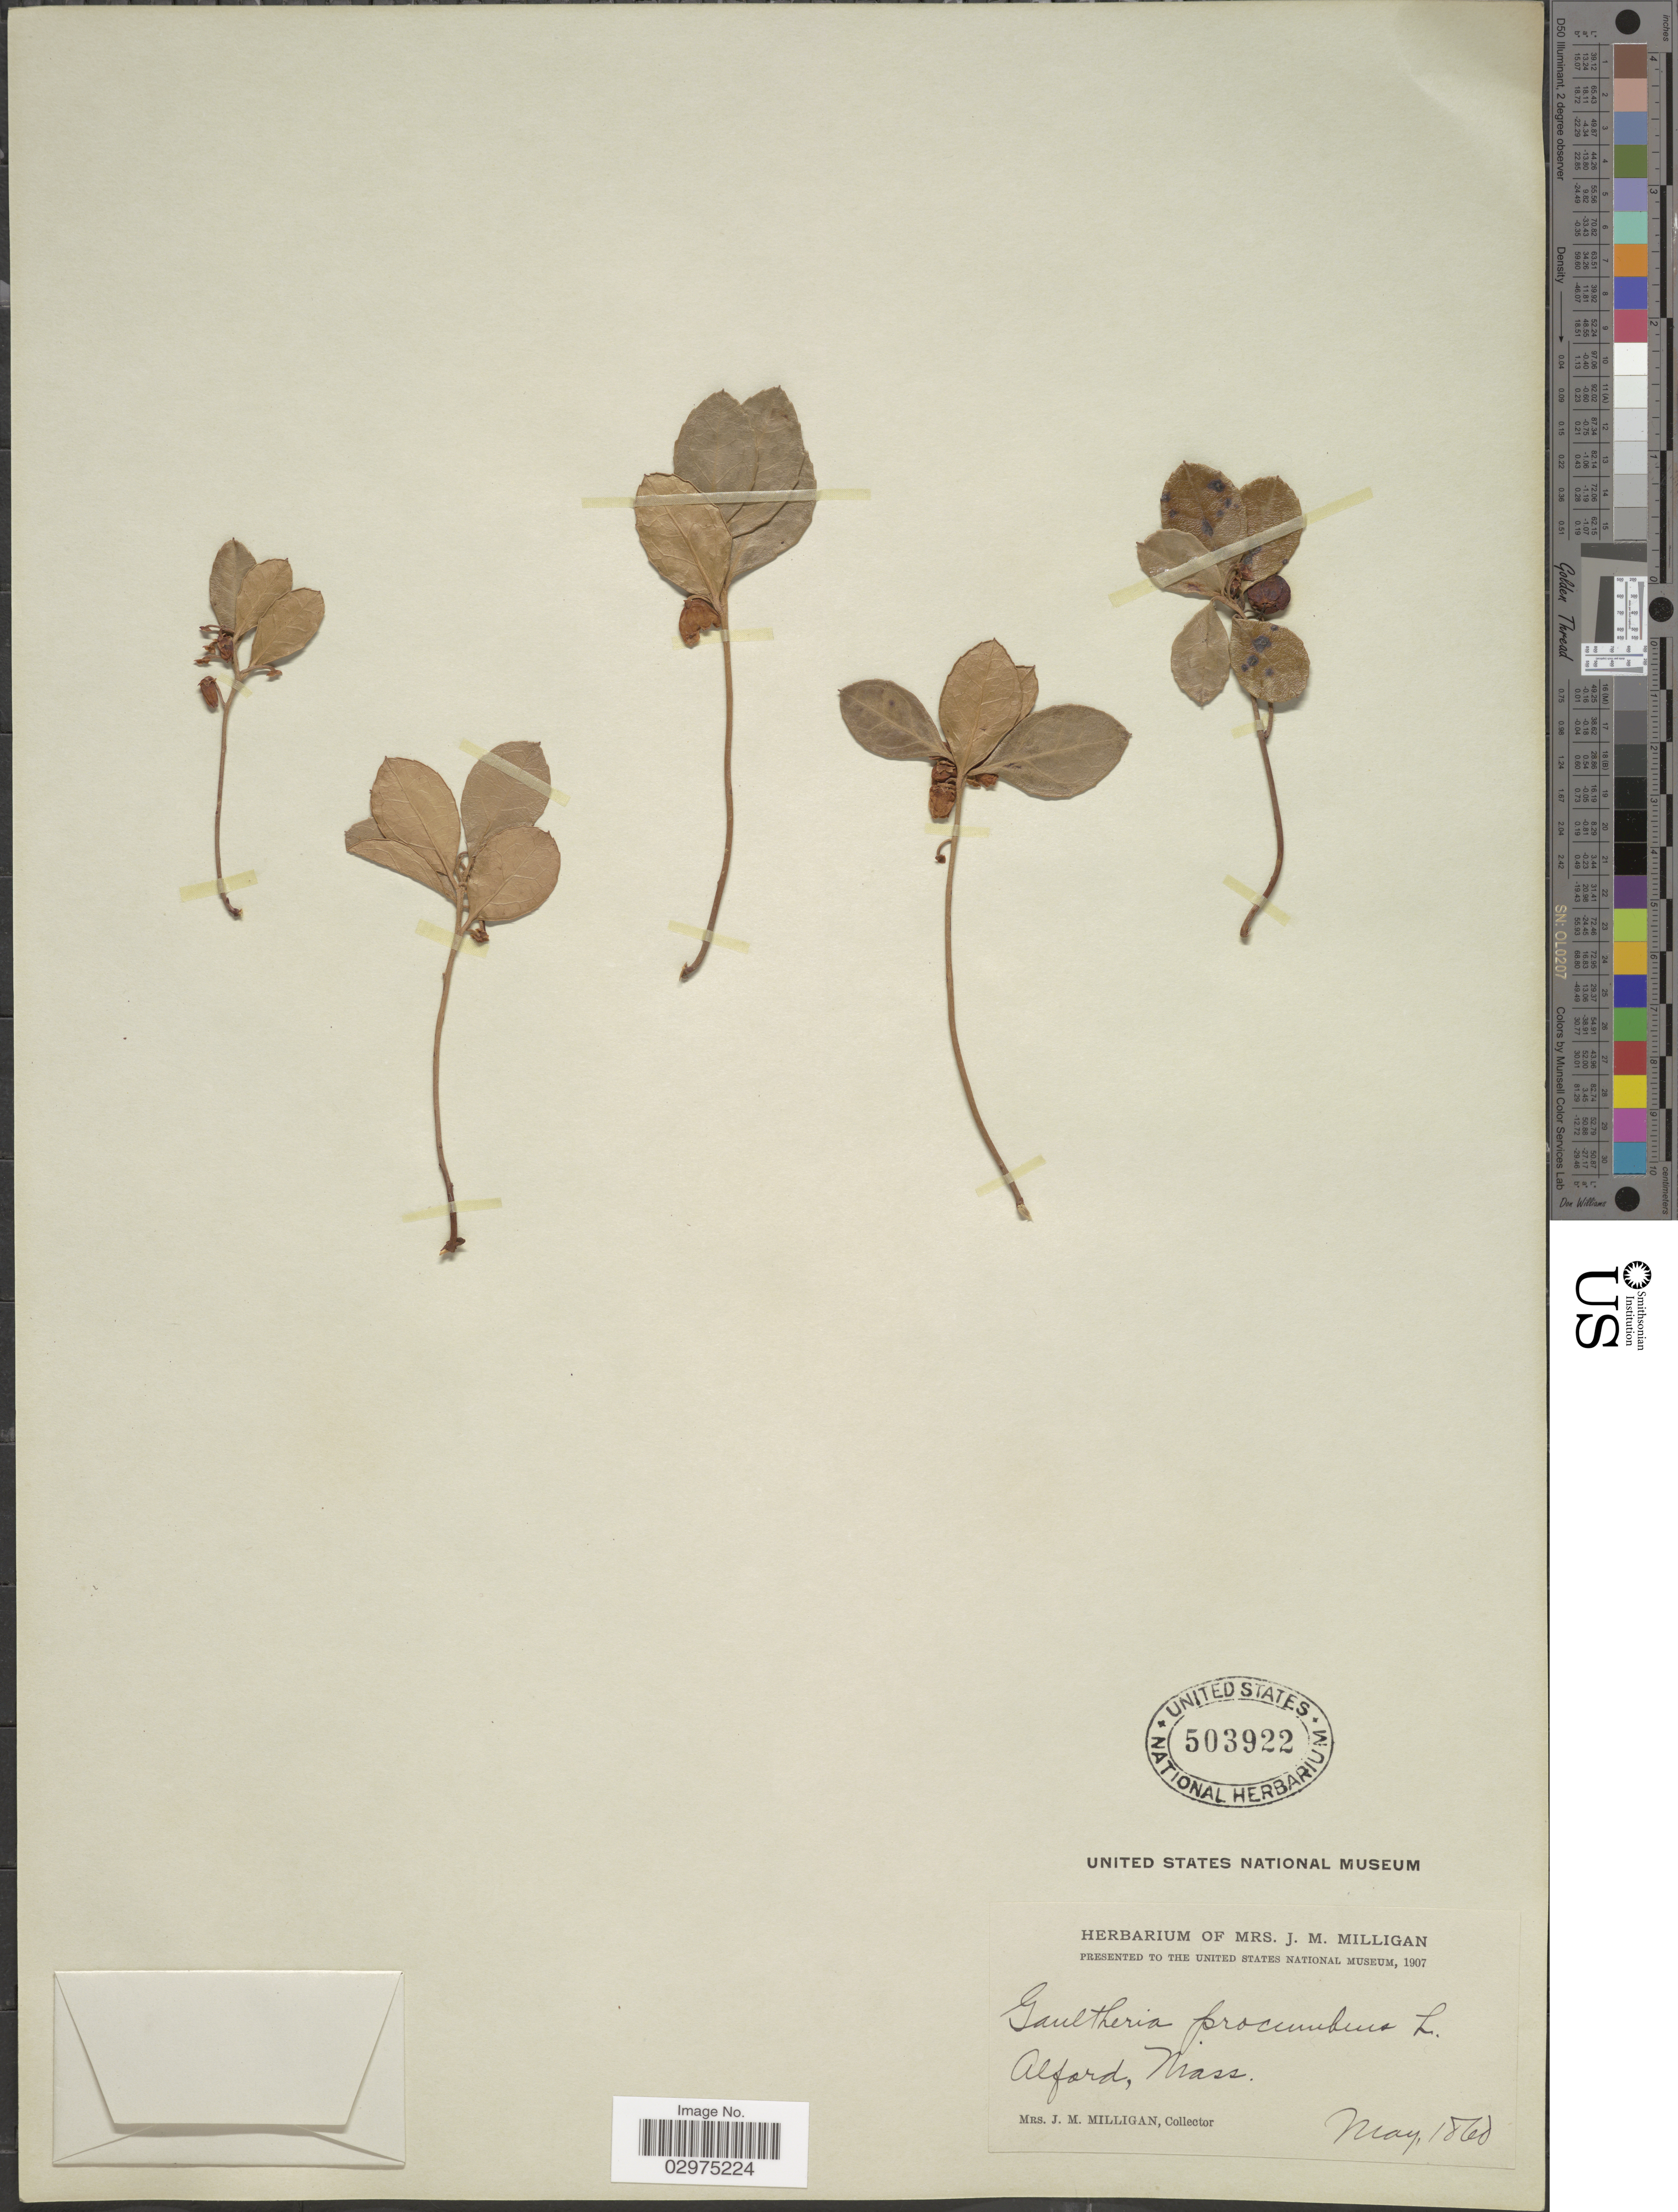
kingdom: Plantae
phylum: Tracheophyta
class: Magnoliopsida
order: Ericales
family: Ericaceae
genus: Gaultheria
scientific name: Gaultheria procumbens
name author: L.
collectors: J. Milligan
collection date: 1860-05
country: United States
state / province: Massachusetts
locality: Alford.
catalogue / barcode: US 503922